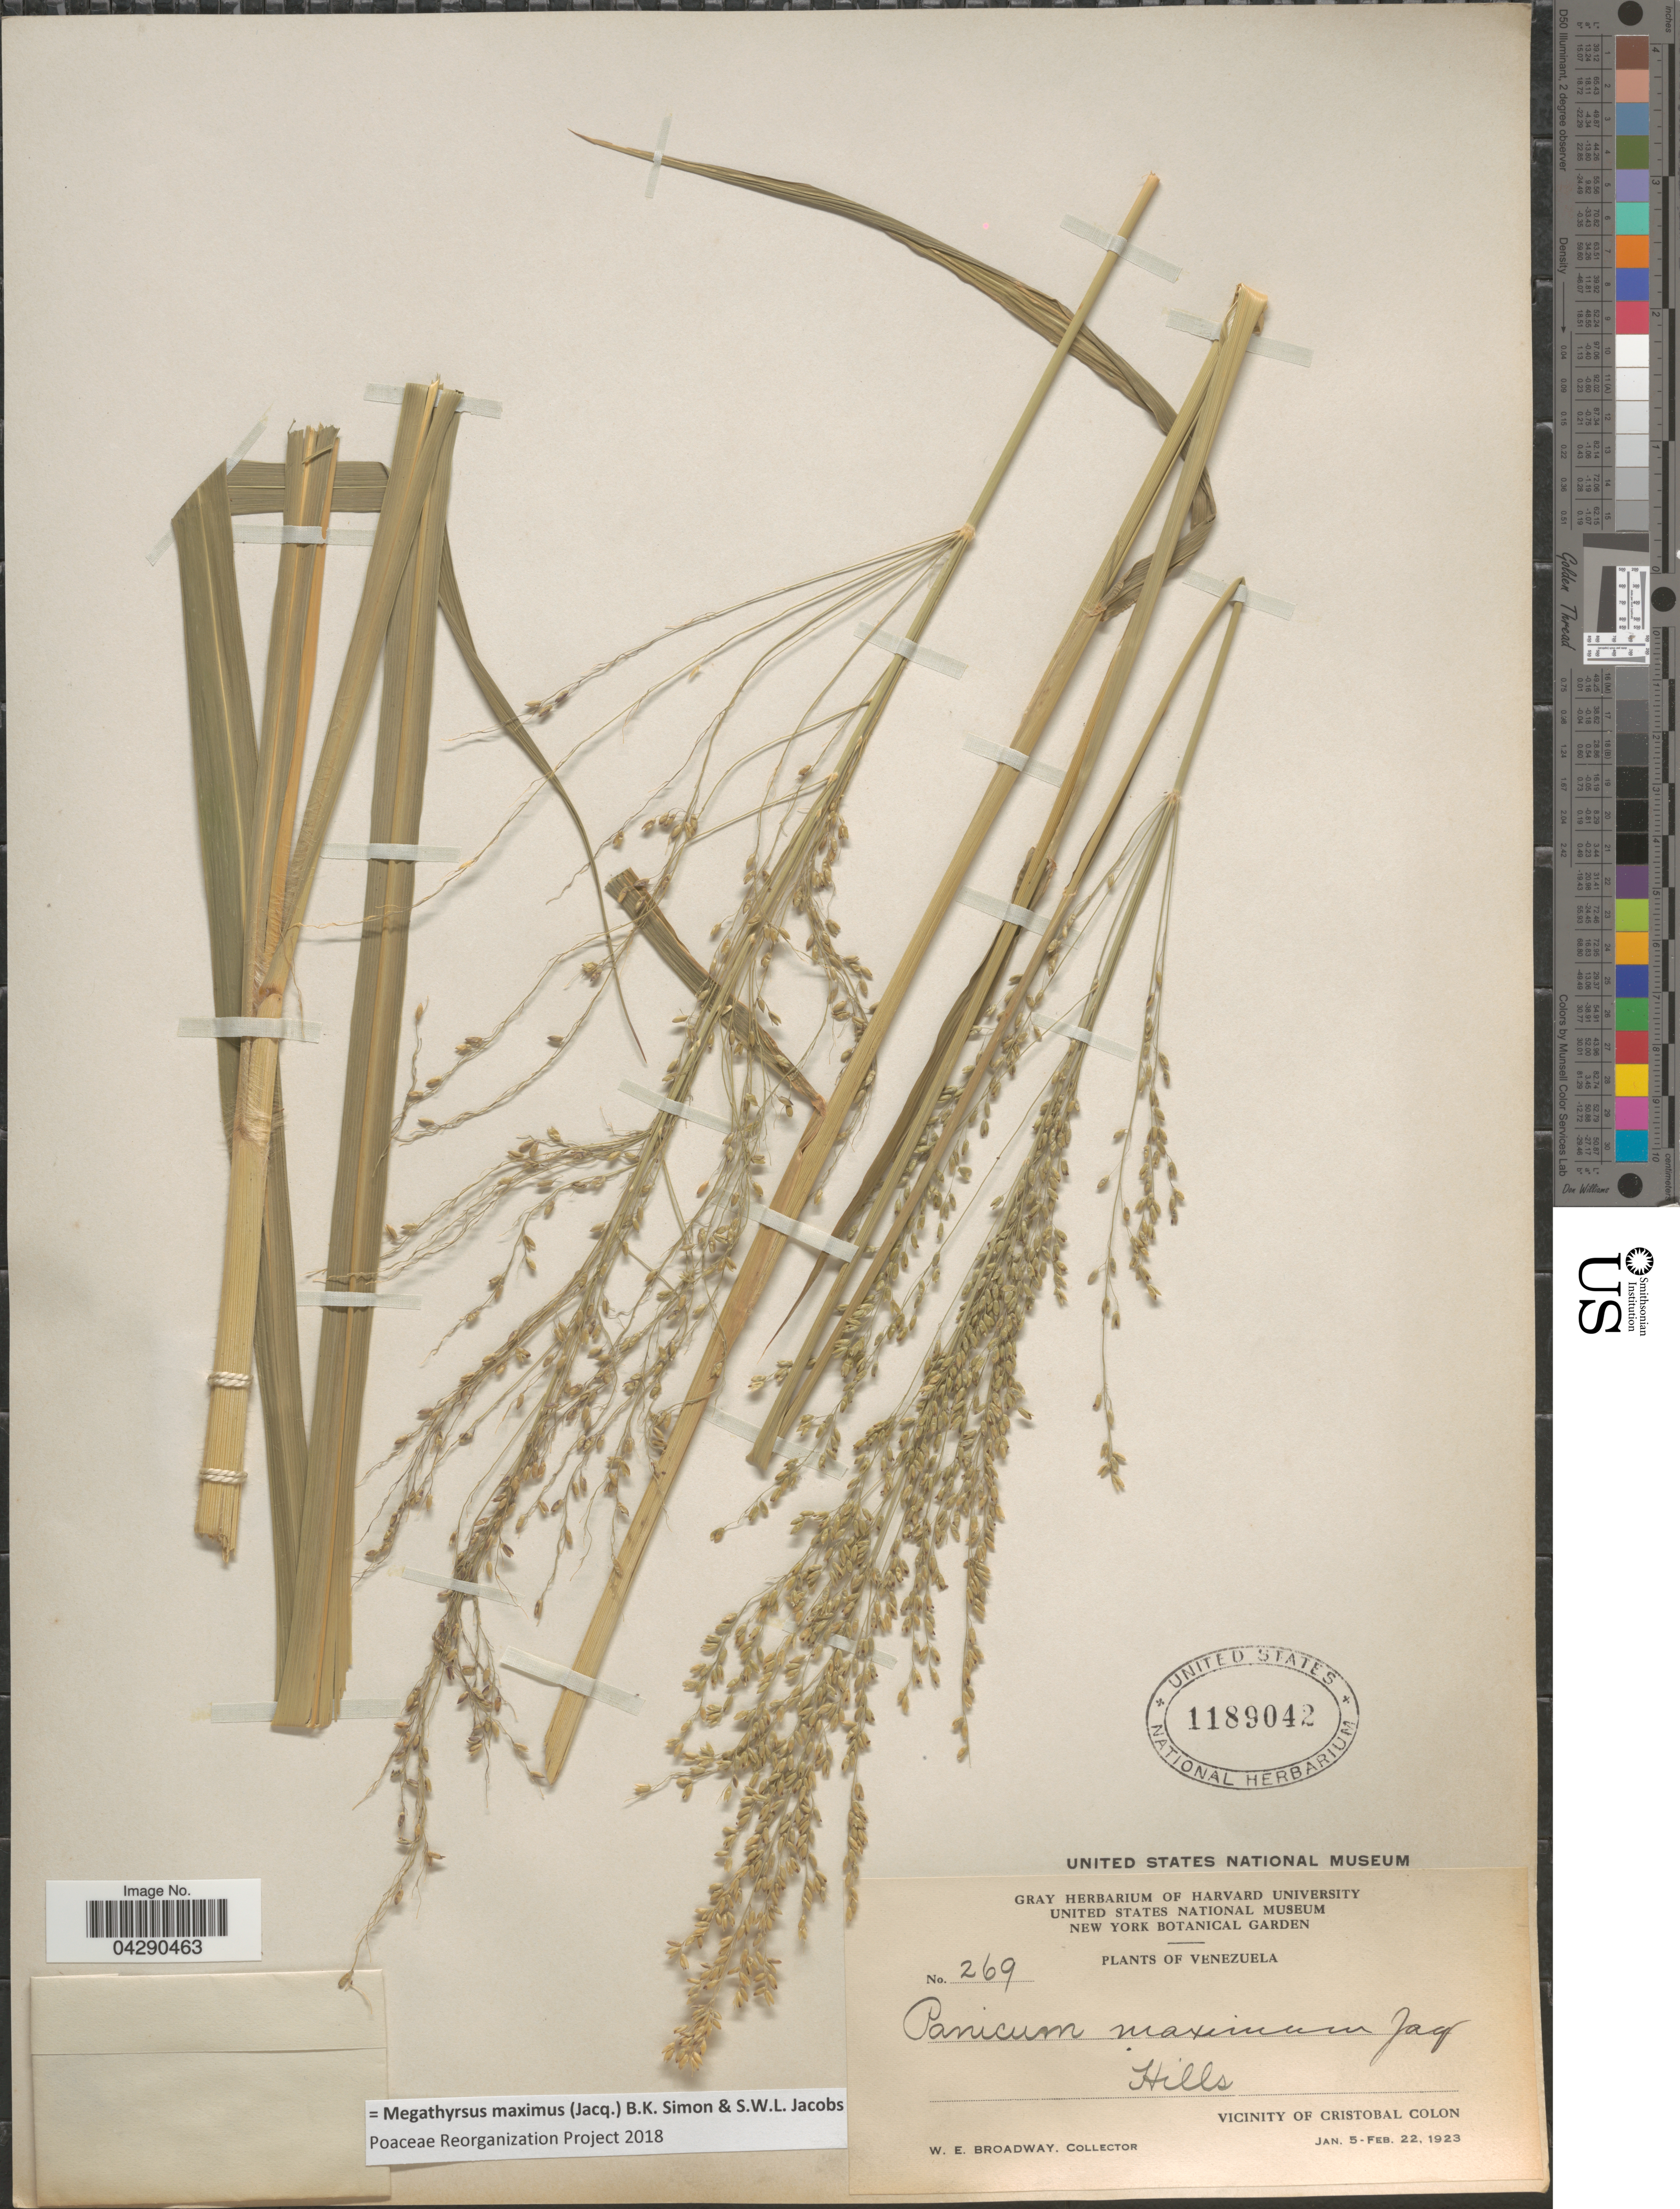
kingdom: Plantae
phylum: Tracheophyta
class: Liliopsida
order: Poales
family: Poaceae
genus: Megathyrsus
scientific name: Megathyrsus maximus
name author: (Jacq.) B.K. Simon & S.W.L. Jacobs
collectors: W. E. Broadway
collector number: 269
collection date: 1923-01-05/1923-02-22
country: Venezuela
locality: Hills. Vicinity of Cristobal Colon.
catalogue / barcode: US 1189042